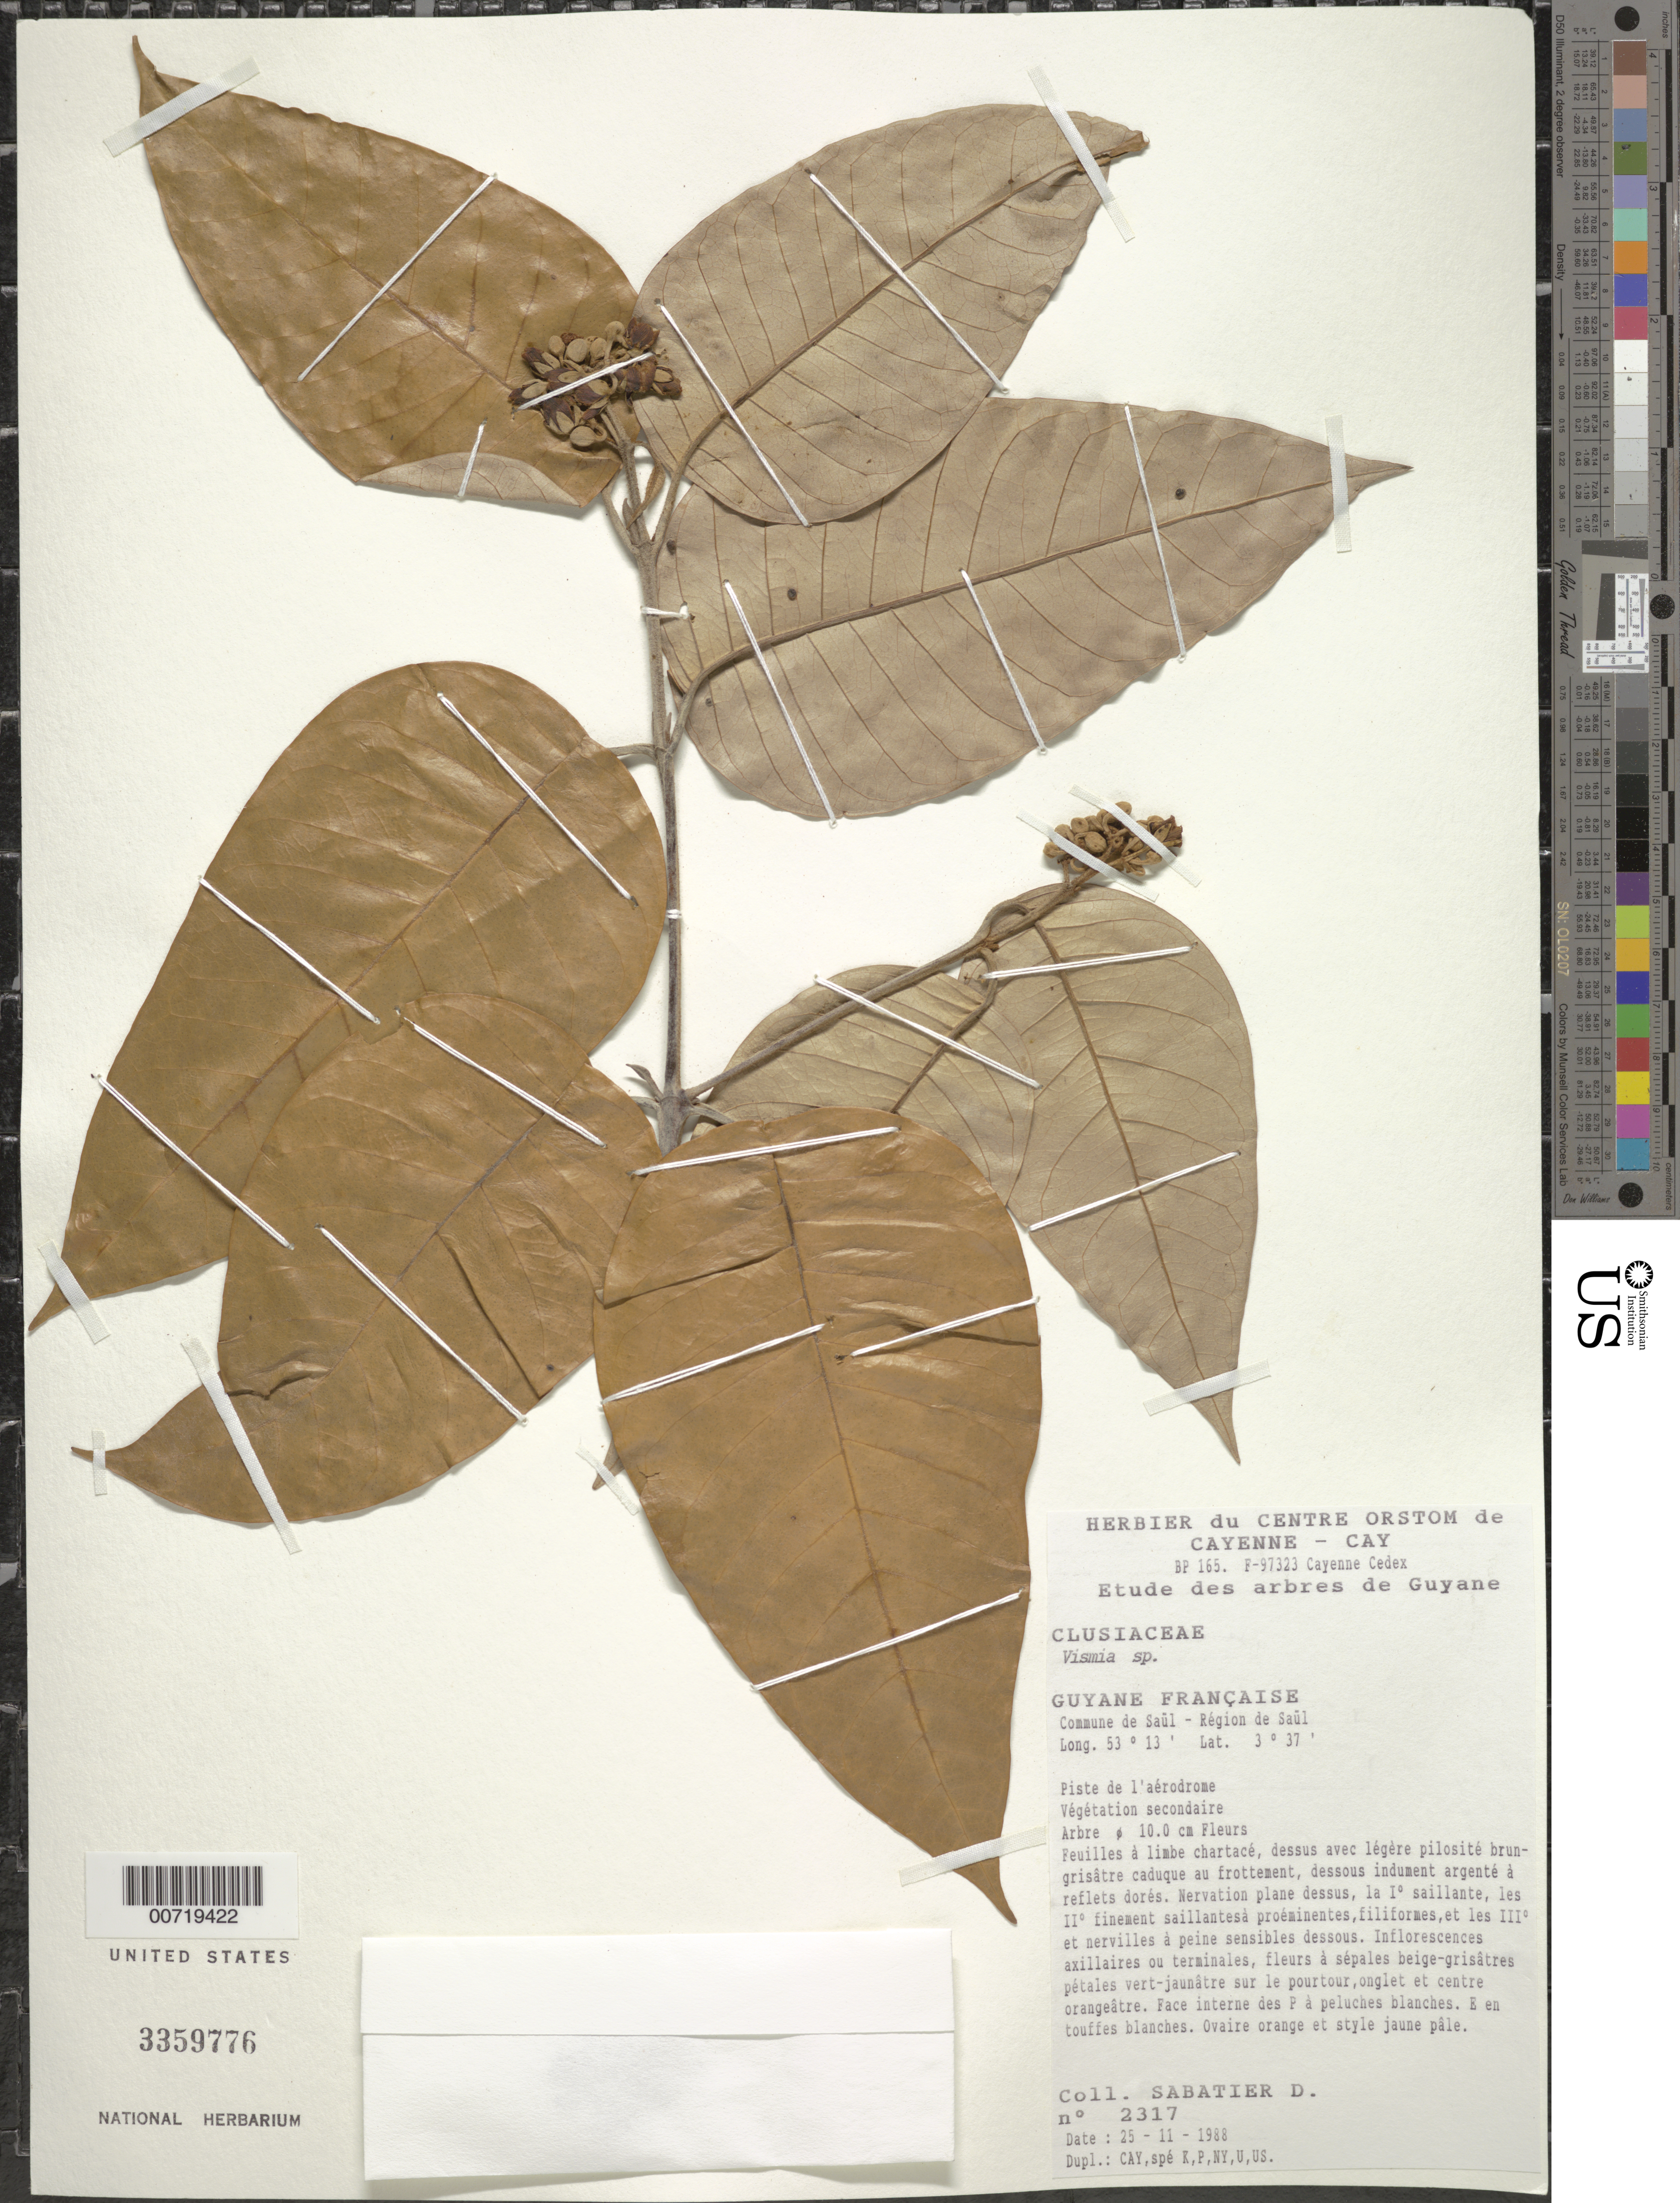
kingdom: Plantae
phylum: Tracheophyta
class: Magnoliopsida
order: Malpighiales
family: Hypericaceae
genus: Vismia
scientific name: Vismia sp.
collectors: D. Sabatier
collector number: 2317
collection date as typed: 25-Nov-88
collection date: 1988-11-25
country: French Guiana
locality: Commune de Saül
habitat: Secondary vegetation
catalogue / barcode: US 3359776